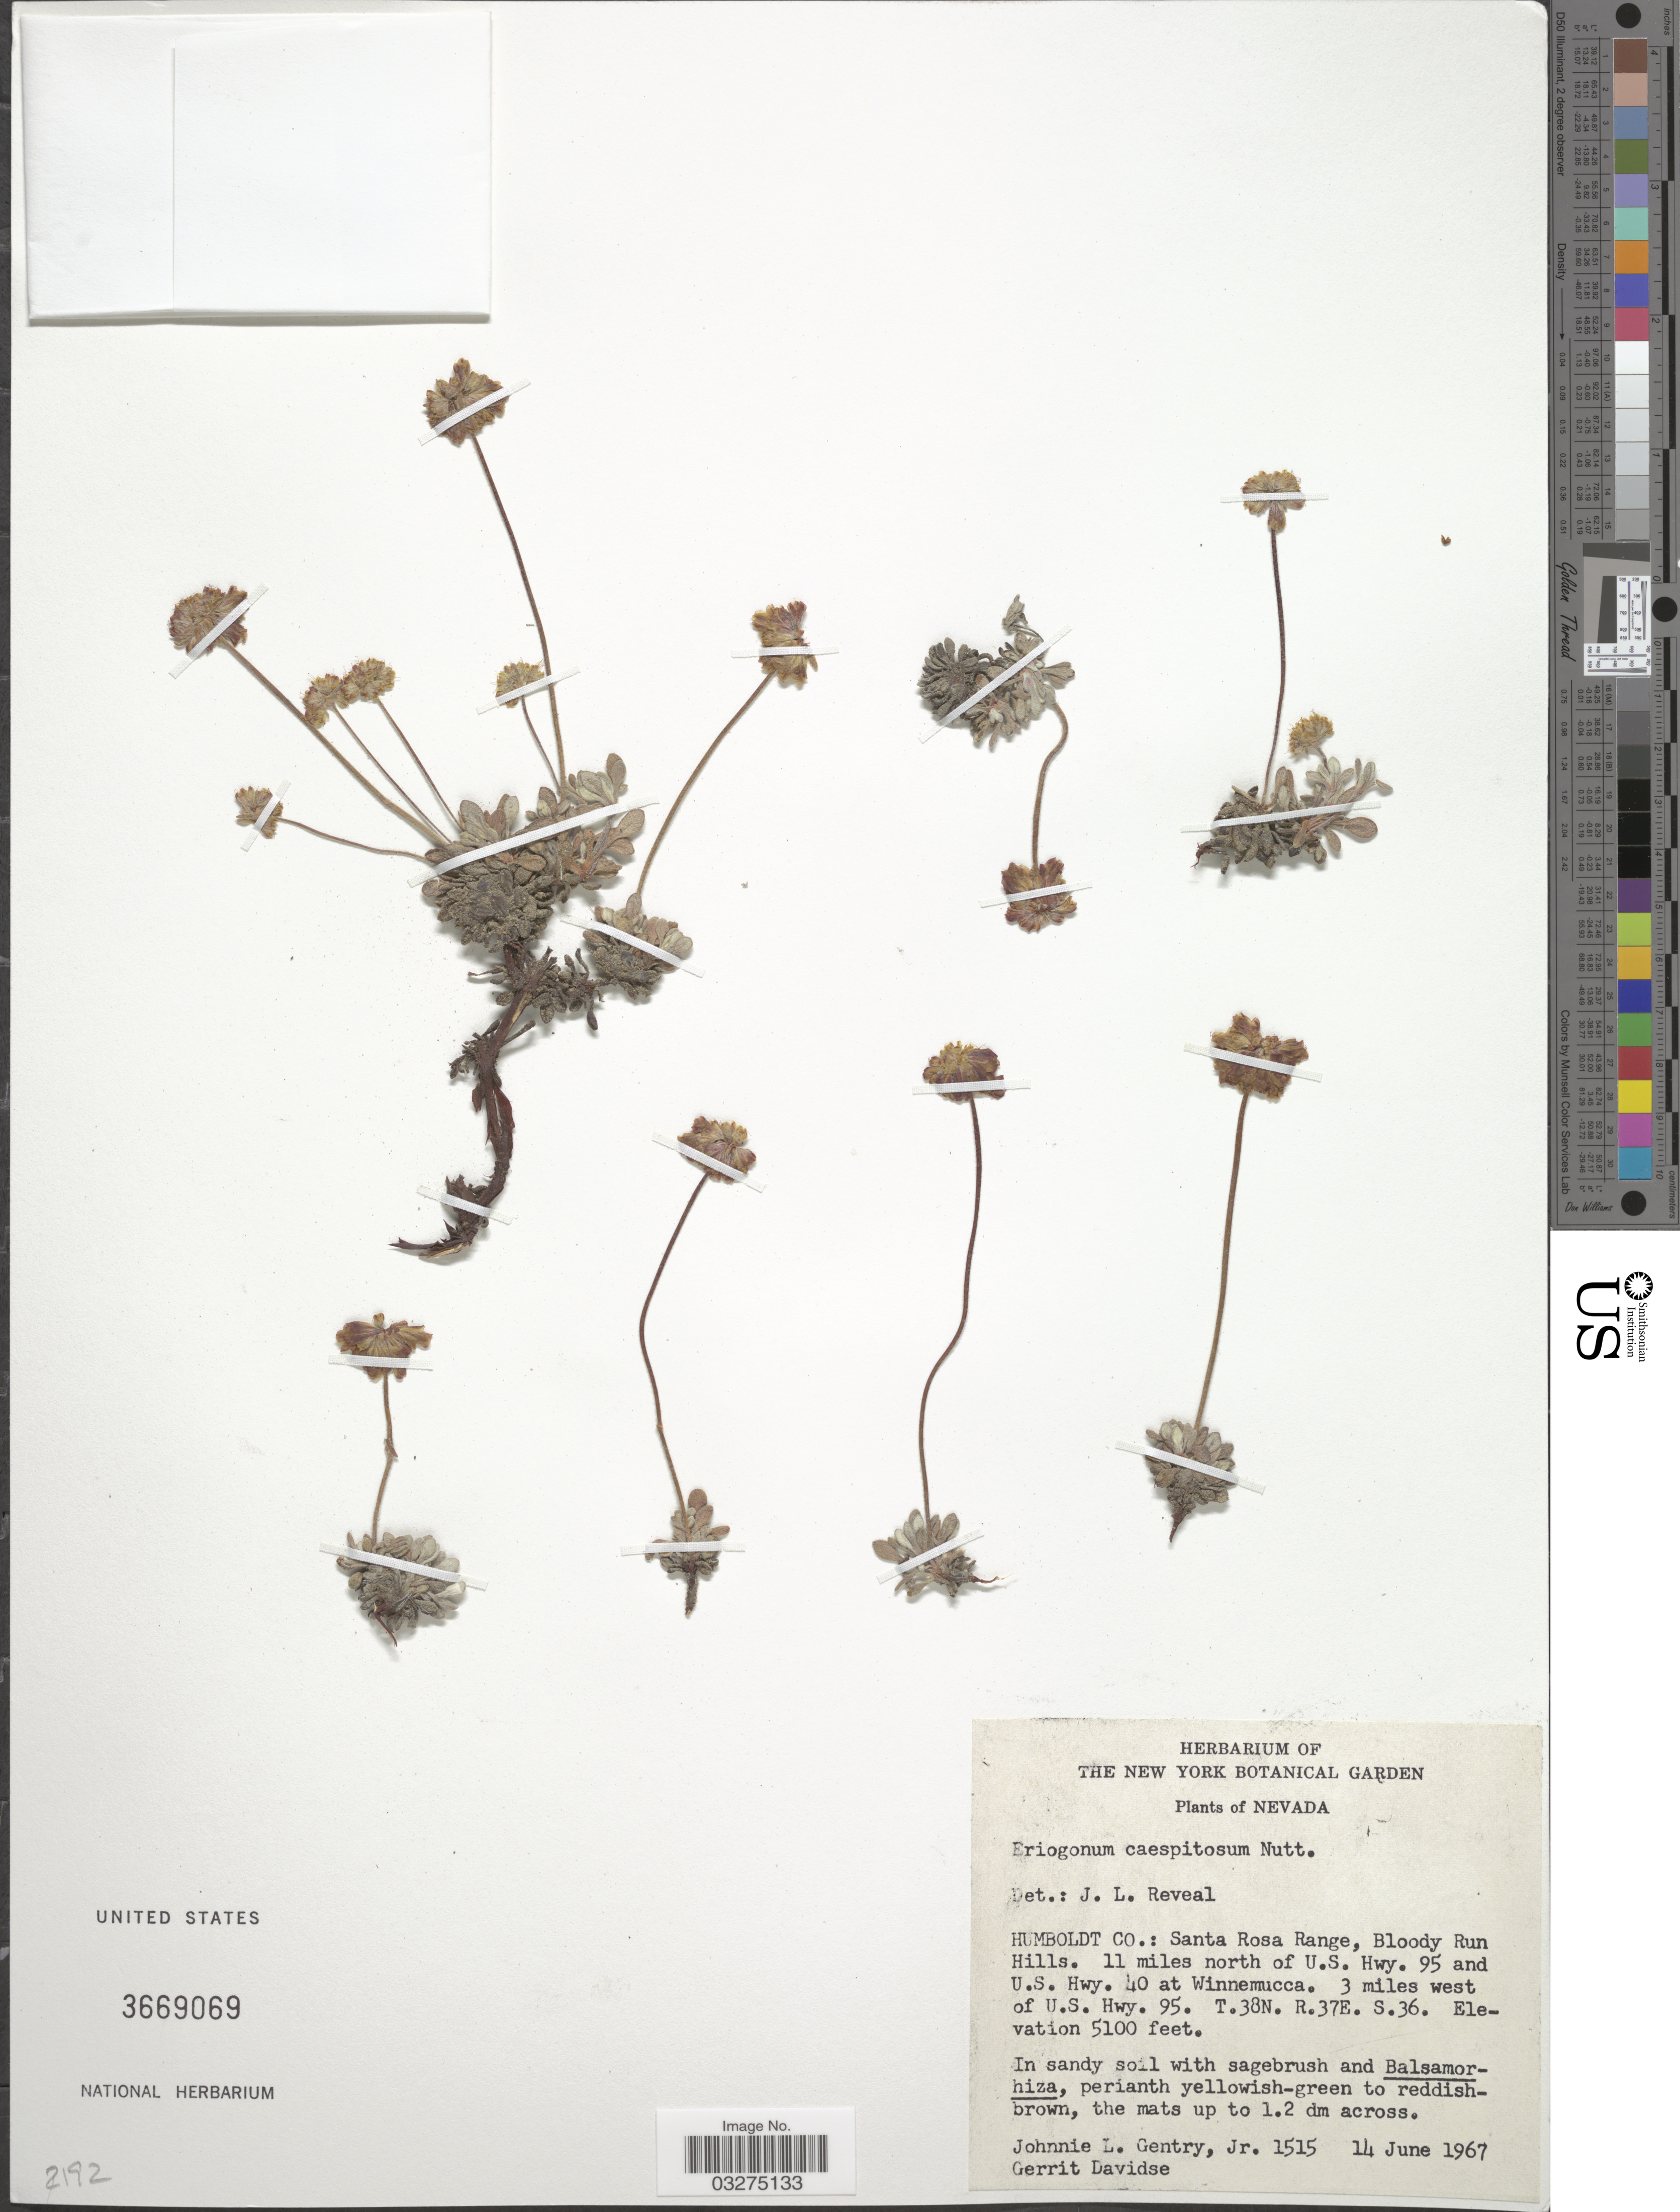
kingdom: Plantae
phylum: Tracheophyta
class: Magnoliopsida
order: Caryophyllales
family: Polygonaceae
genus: Eriogonum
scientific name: Eriogonum caespitosum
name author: Nutt.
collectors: J. L. Gentry & G. Davidse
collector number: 1515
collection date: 1967-06-14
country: United States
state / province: Nevada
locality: Humboldt Co.: Santa Rosa Range, Bloody Run Hills. 11 miles north of U.S. Hwy. 95 and U.S. Hwy. 40 at Winnemucca. 3 miles west of U.S. Hwy. 95. T. 38N. R.37E. S.36.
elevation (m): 1554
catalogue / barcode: US 3669069